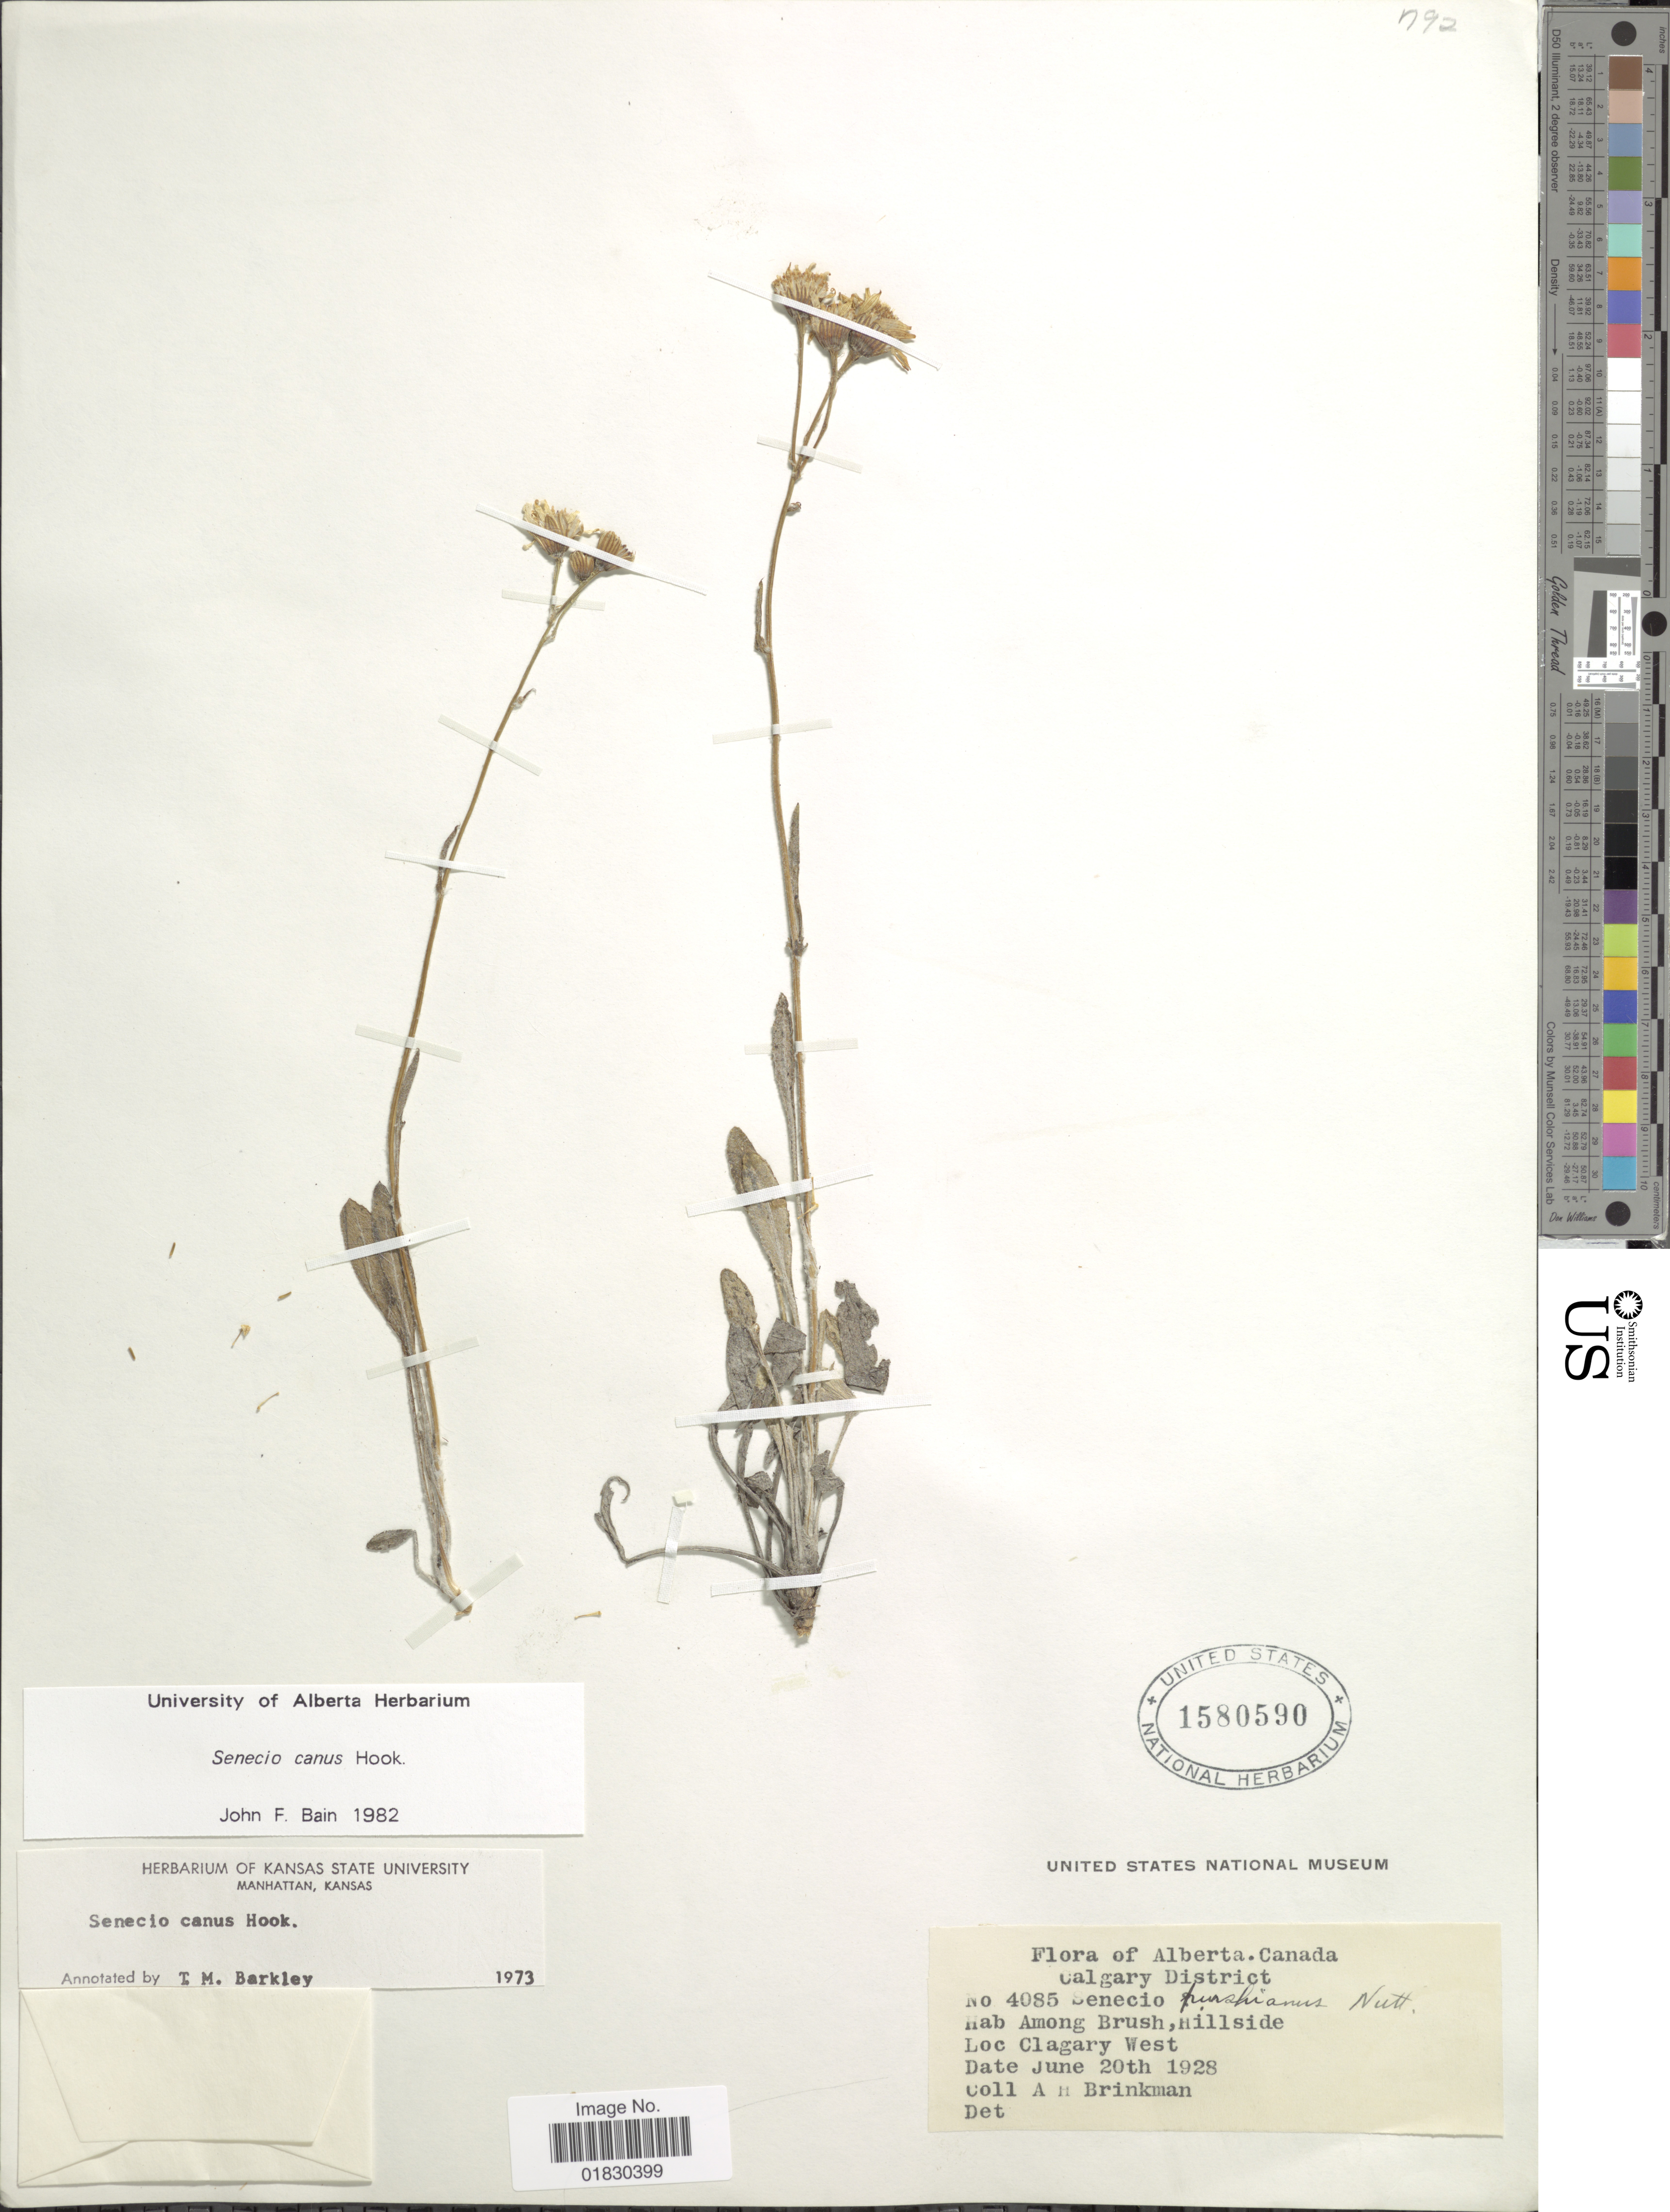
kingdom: Plantae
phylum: Tracheophyta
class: Magnoliopsida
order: Asterales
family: Asteraceae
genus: Packera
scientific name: Packera cana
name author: (Hook.) W.A. Weber & Á. Löve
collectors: A. Brinkman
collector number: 4085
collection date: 1928-06-20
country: Canada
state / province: Alberta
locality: Calgary District, Clagary West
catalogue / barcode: US 1580590